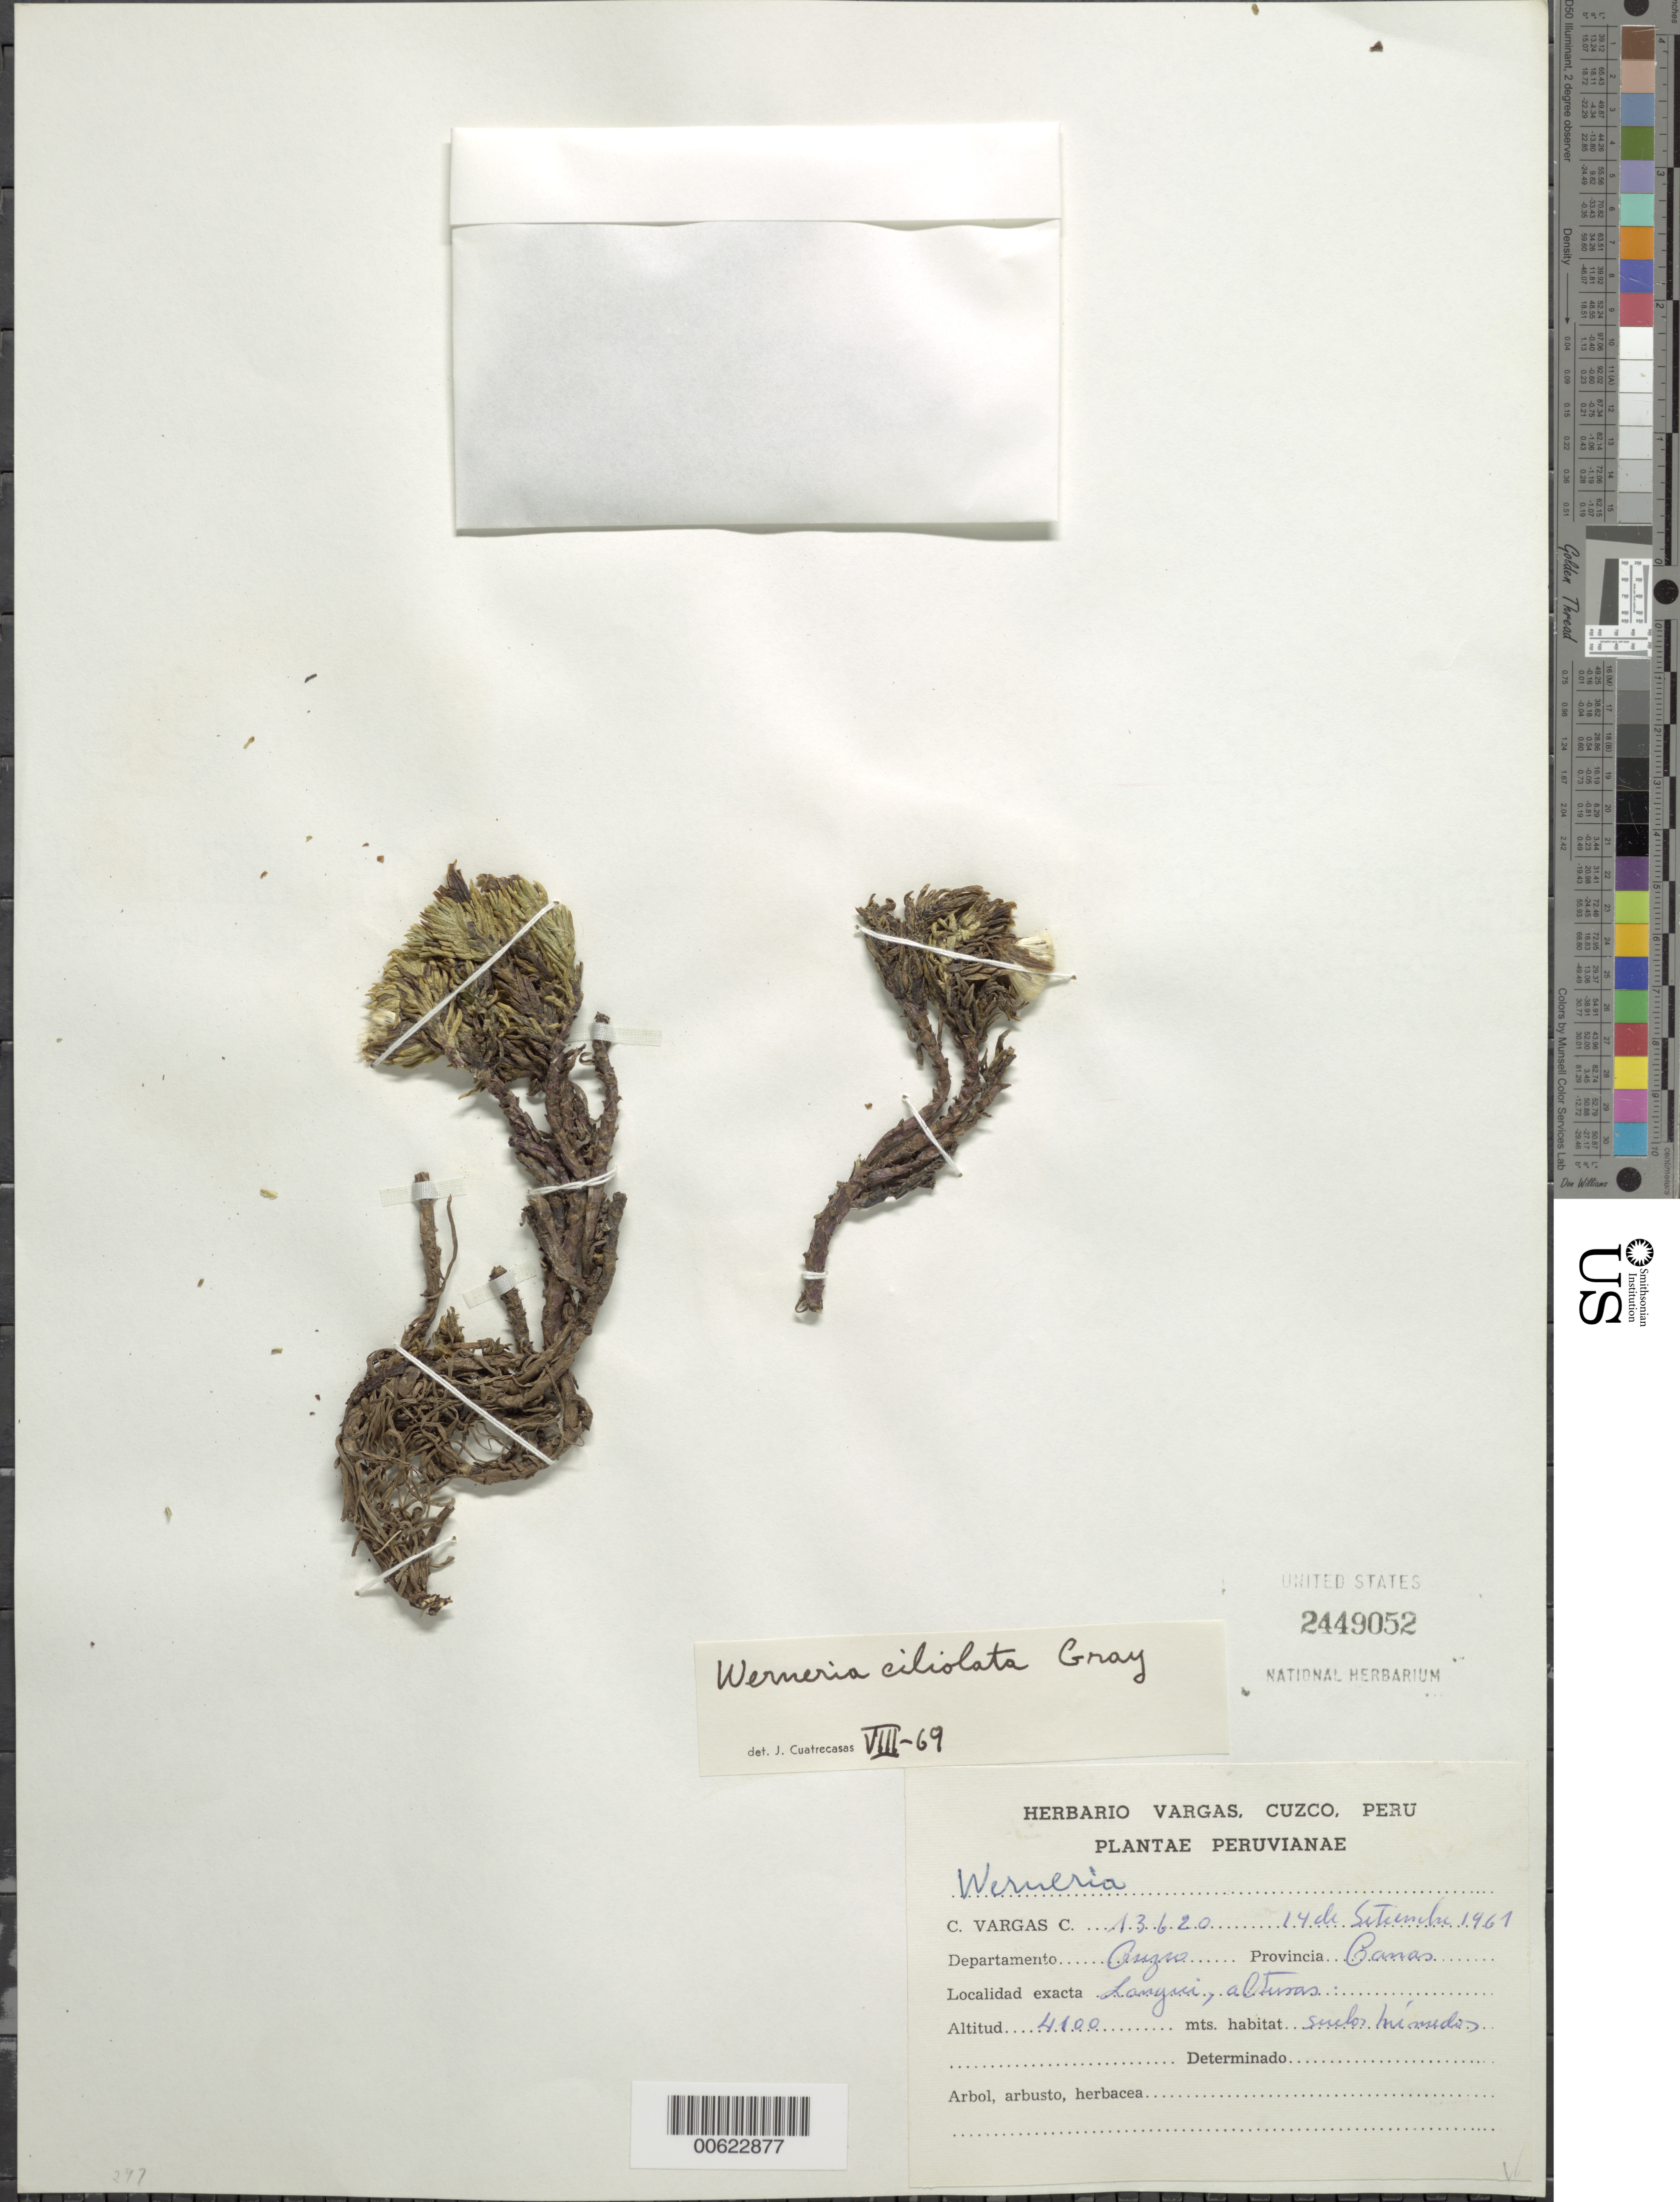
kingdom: Plantae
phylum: Tracheophyta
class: Magnoliopsida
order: Asterales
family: Asteraceae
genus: Xenophyllum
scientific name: Xenophyllum ciliolatum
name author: (A. Gray) V.A. Funk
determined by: Funk, Vicki A., (BOT), Smithsonian Institution - National Museum of Natural History (UNITED STATES)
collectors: C. Vargas C.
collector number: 13620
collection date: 1961-09-14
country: Peru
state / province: Cusco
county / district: Canas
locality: Canas, Langui, alturas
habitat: Suelos humidos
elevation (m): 4100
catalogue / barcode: US 2449052